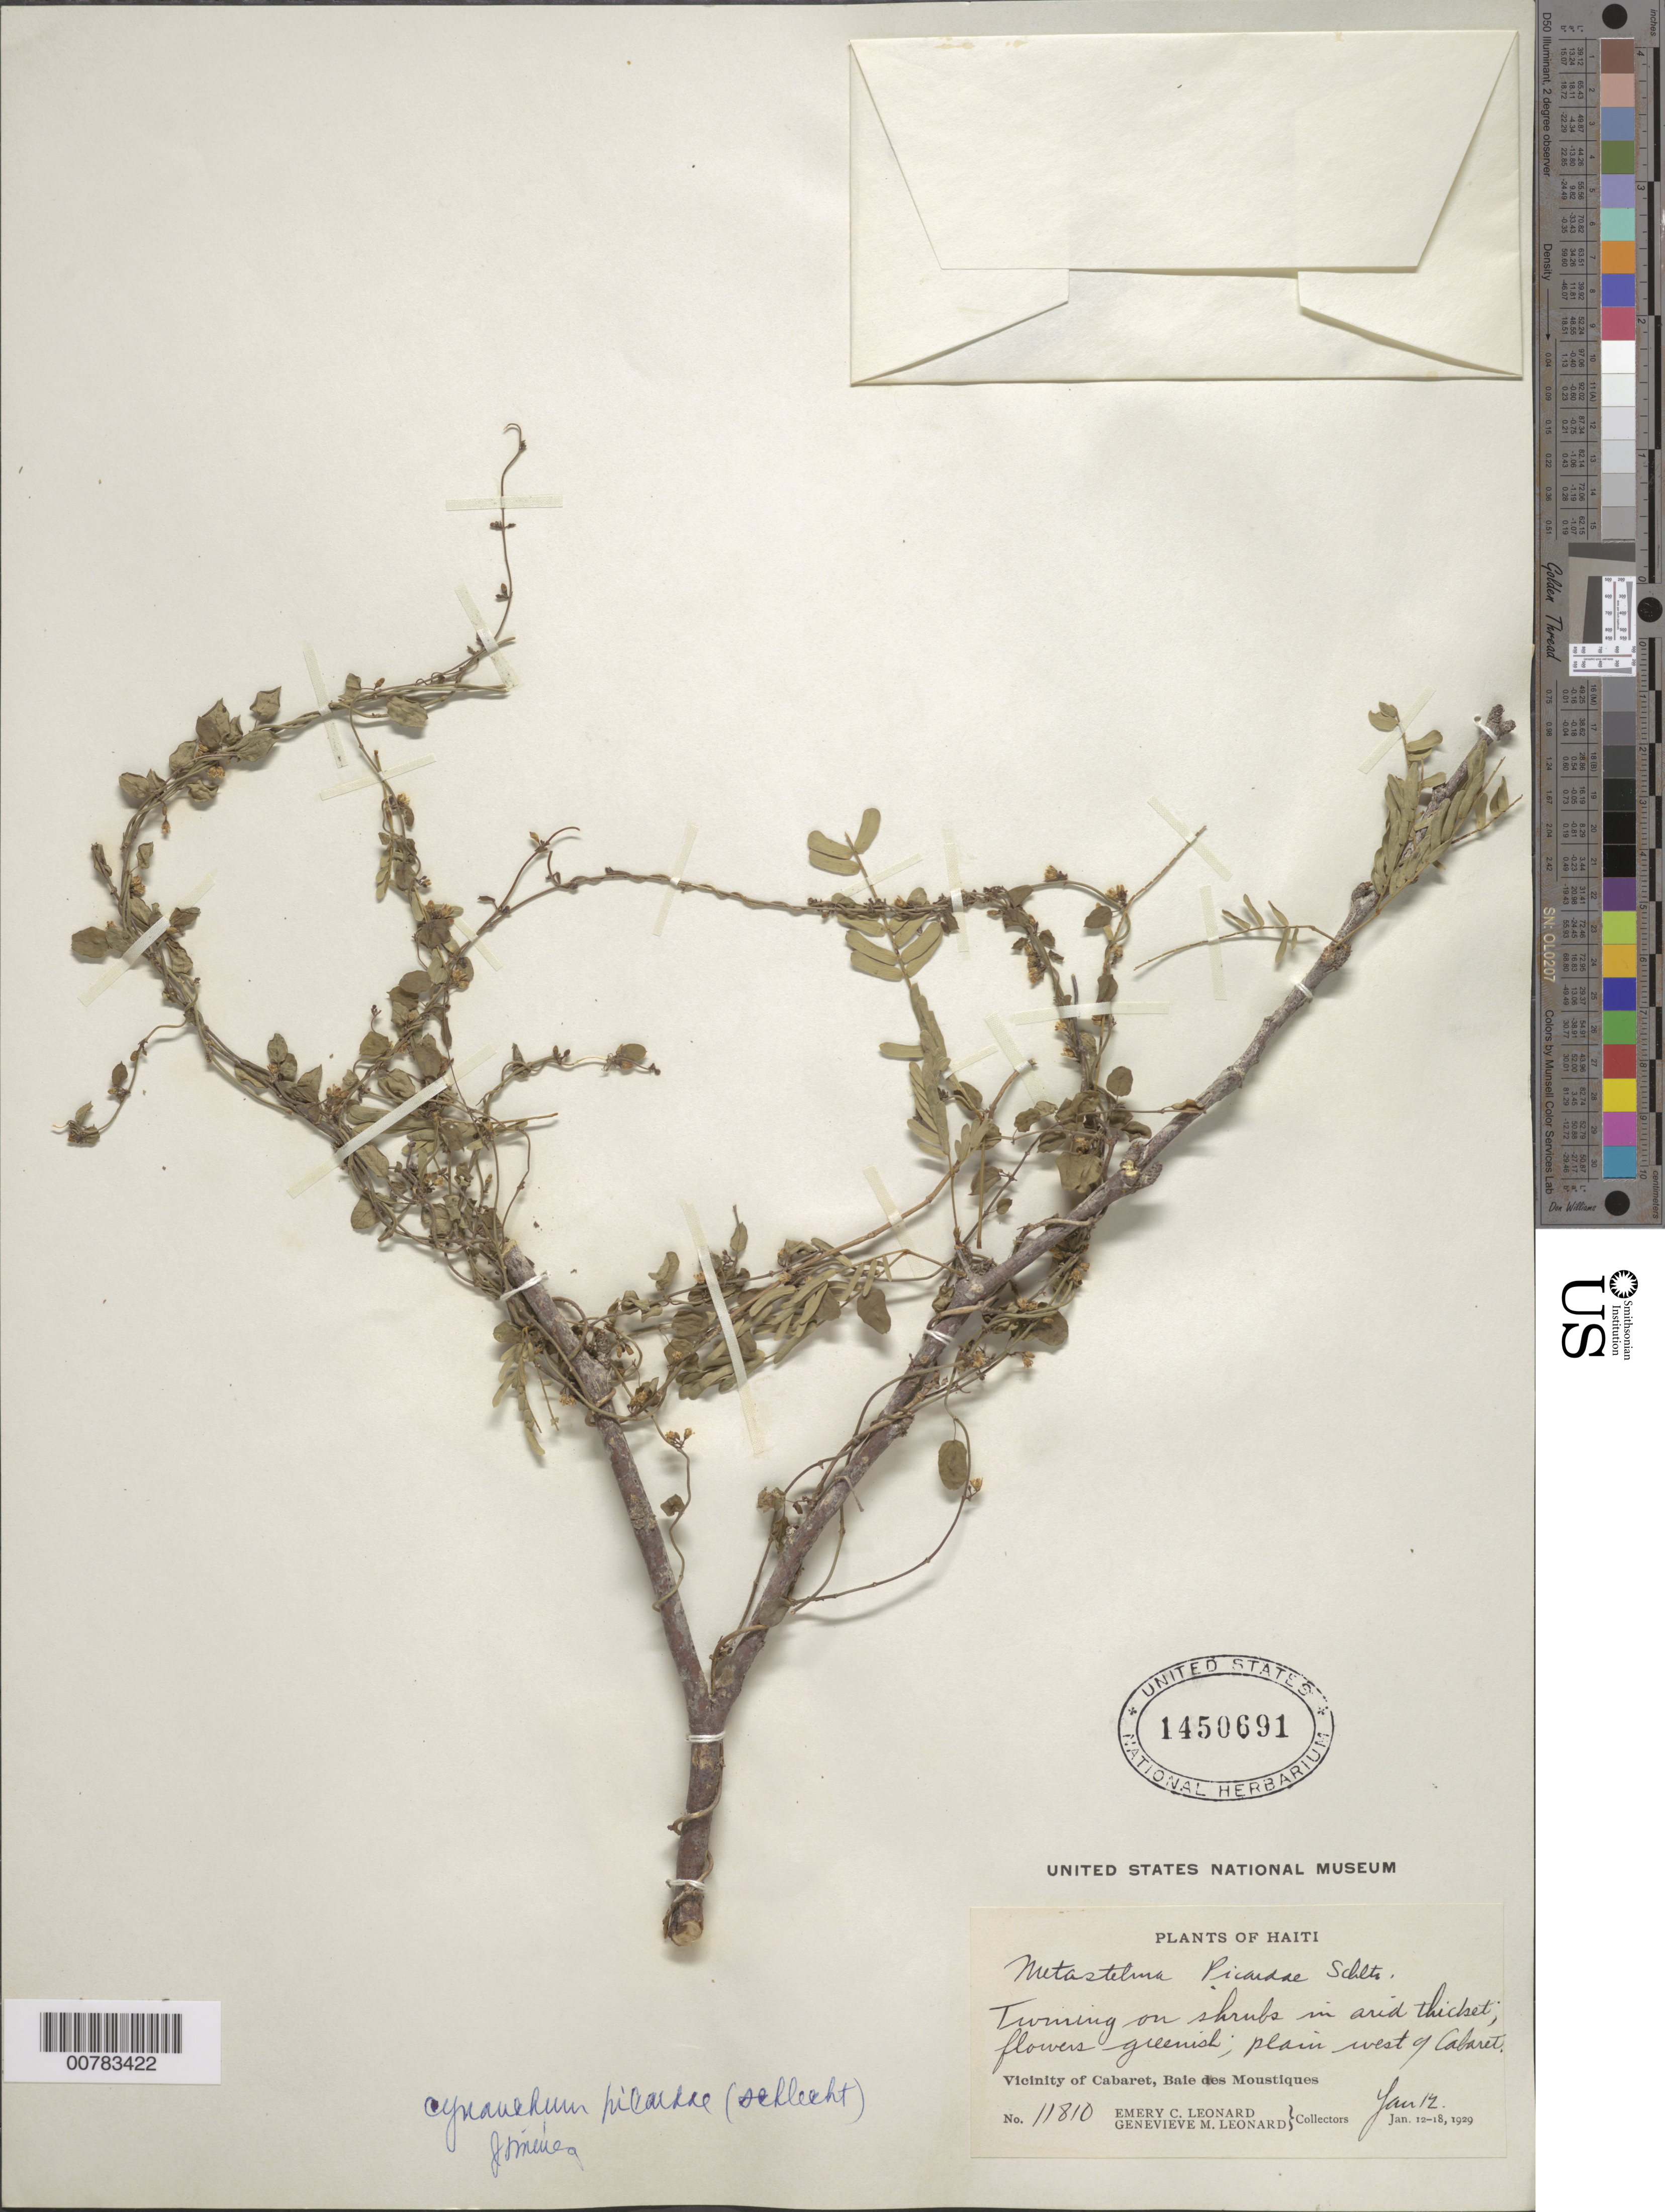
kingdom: Plantae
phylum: Tracheophyta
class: Magnoliopsida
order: Gentianales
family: Apocynaceae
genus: Metastelma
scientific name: Metastelma picardae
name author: Schltr.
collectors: E. C. Leonard & G. M. Leonard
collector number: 11810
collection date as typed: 12 Jan 1929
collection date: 1929-01-12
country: Haiti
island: Hispaniola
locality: Baie des Moustiques, vicinity of Cabaret, plain west of Cabaret.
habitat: Arid thicket.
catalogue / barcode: US 1450691